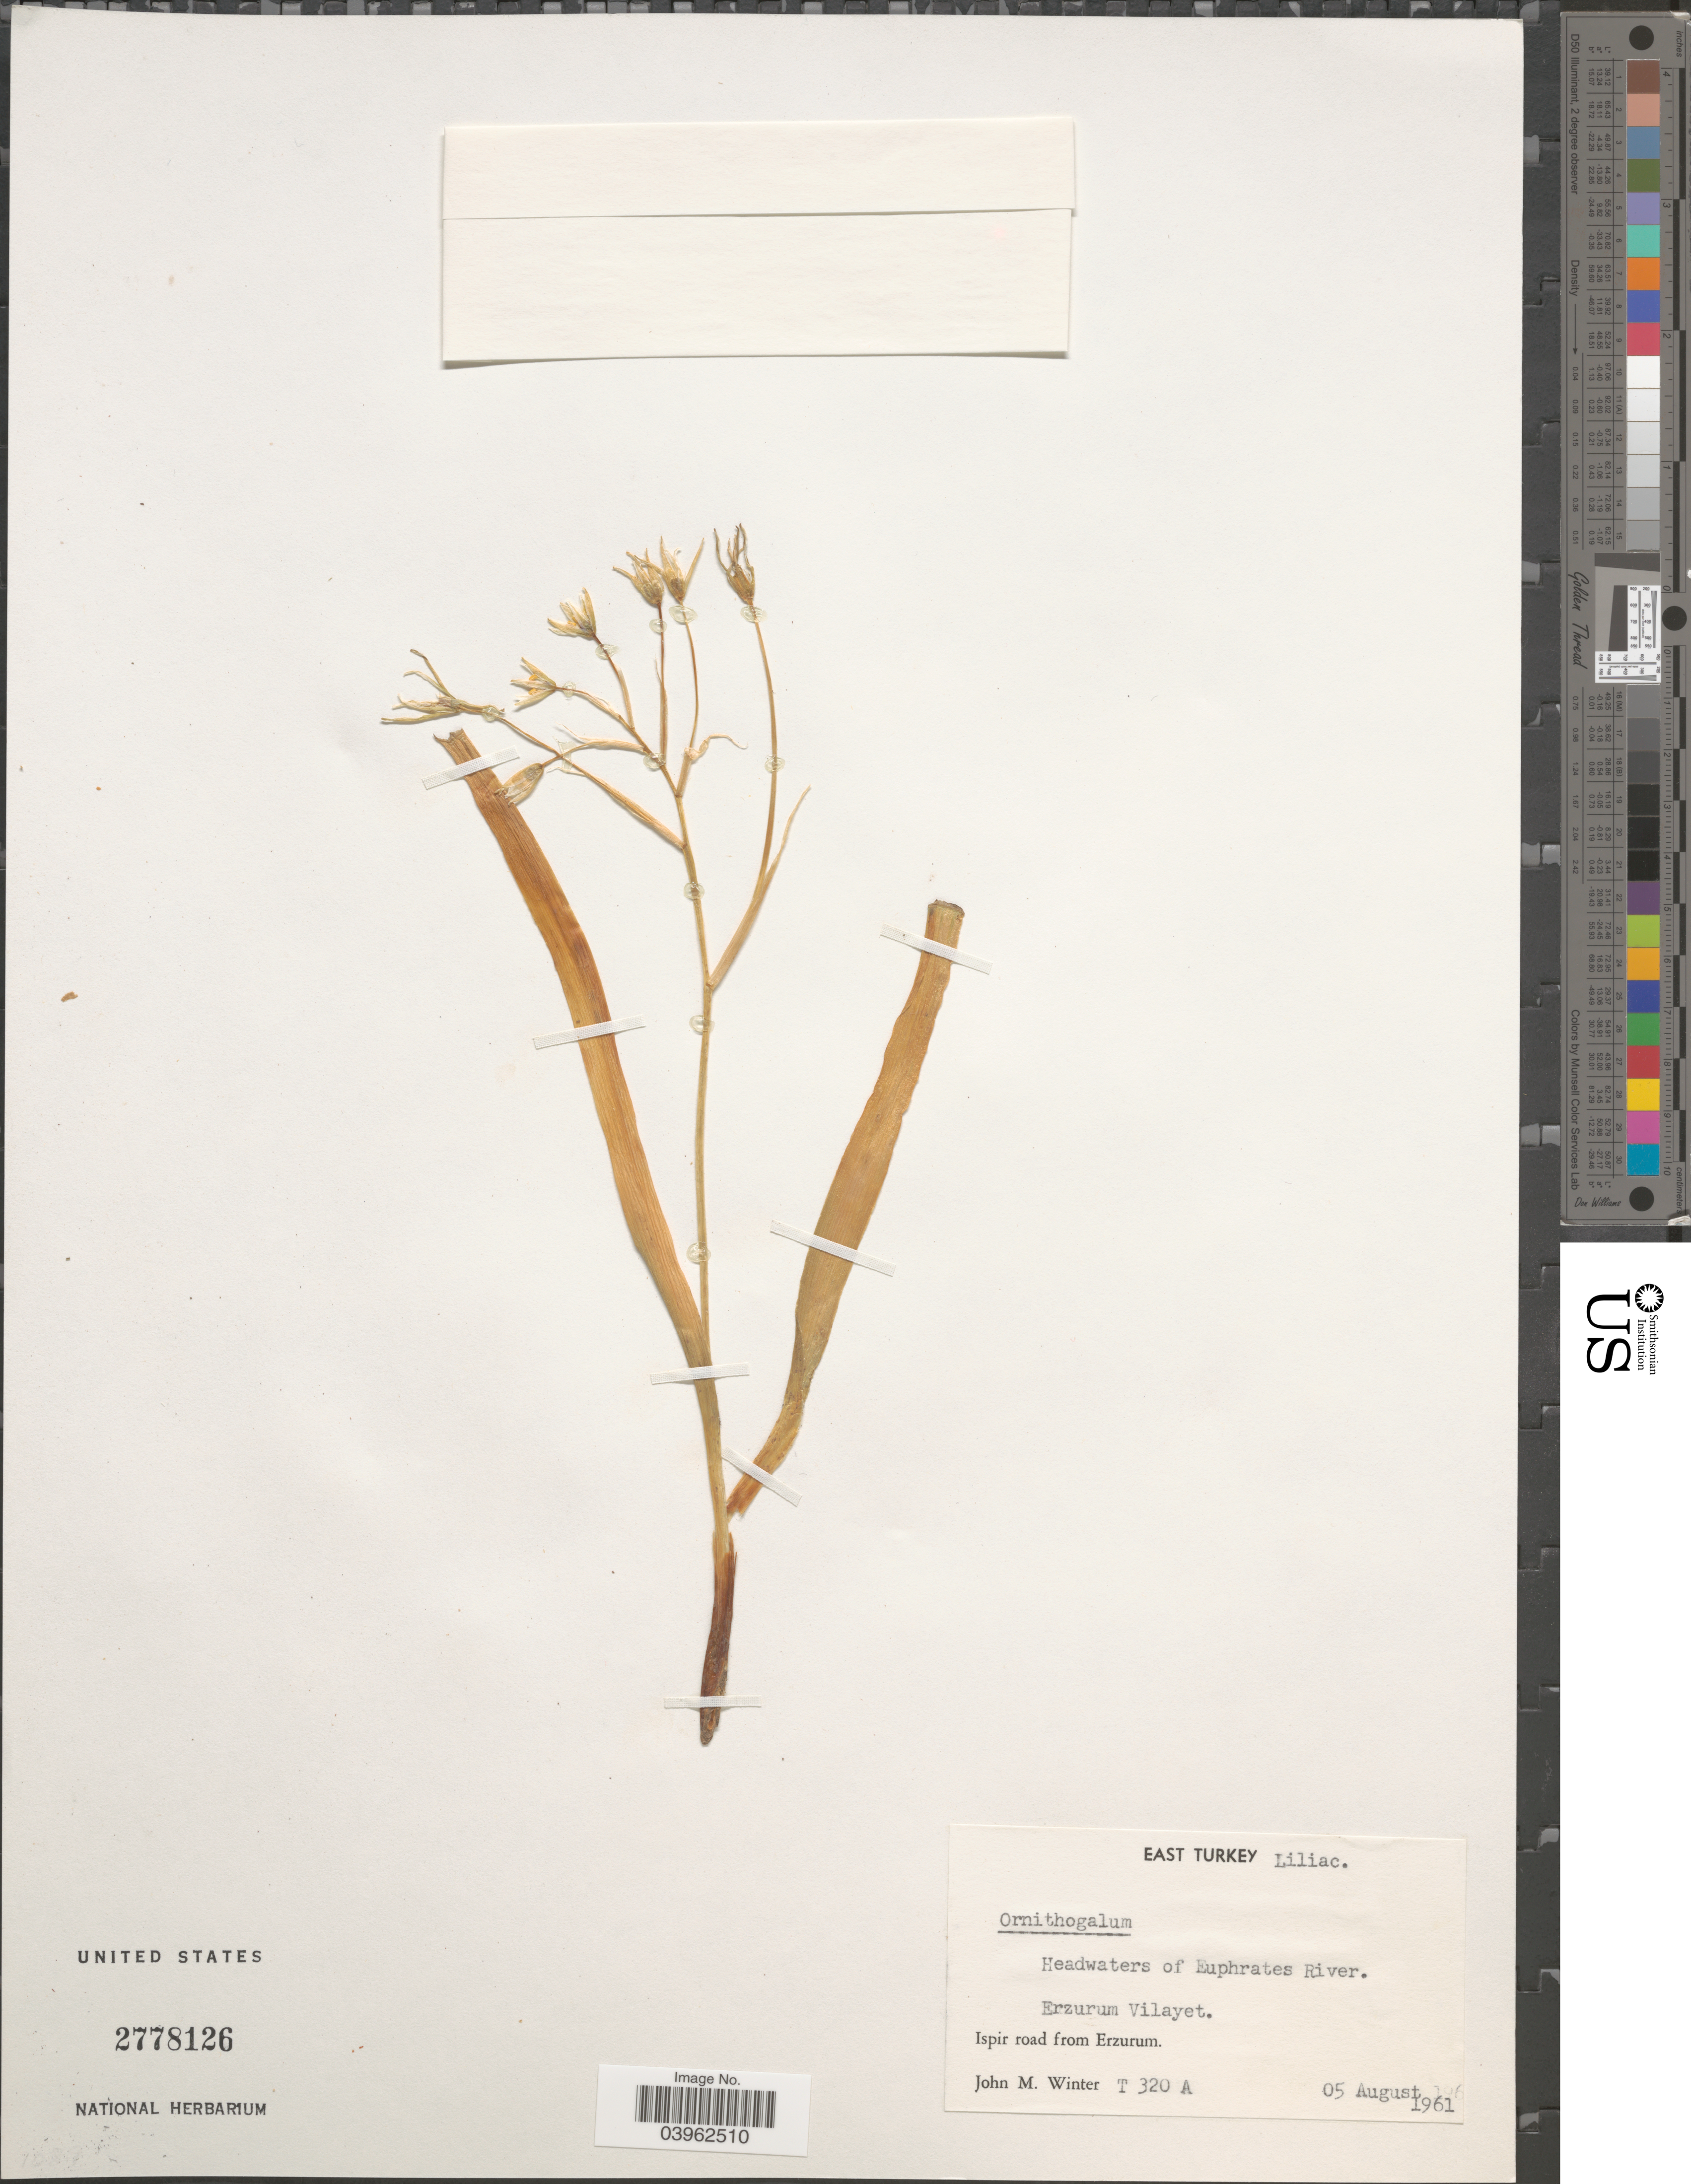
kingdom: Plantae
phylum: Tracheophyta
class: Liliopsida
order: Asparagales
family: Asparagaceae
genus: Ornithogalum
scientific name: Ornithogalum sp.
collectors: J. M. Winter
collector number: T 320 A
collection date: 1961-08-05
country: Turkey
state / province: Erzurum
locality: East Turkey. Erzurum Villayet. Ispir road from Erzurum.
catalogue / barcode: US 2778126